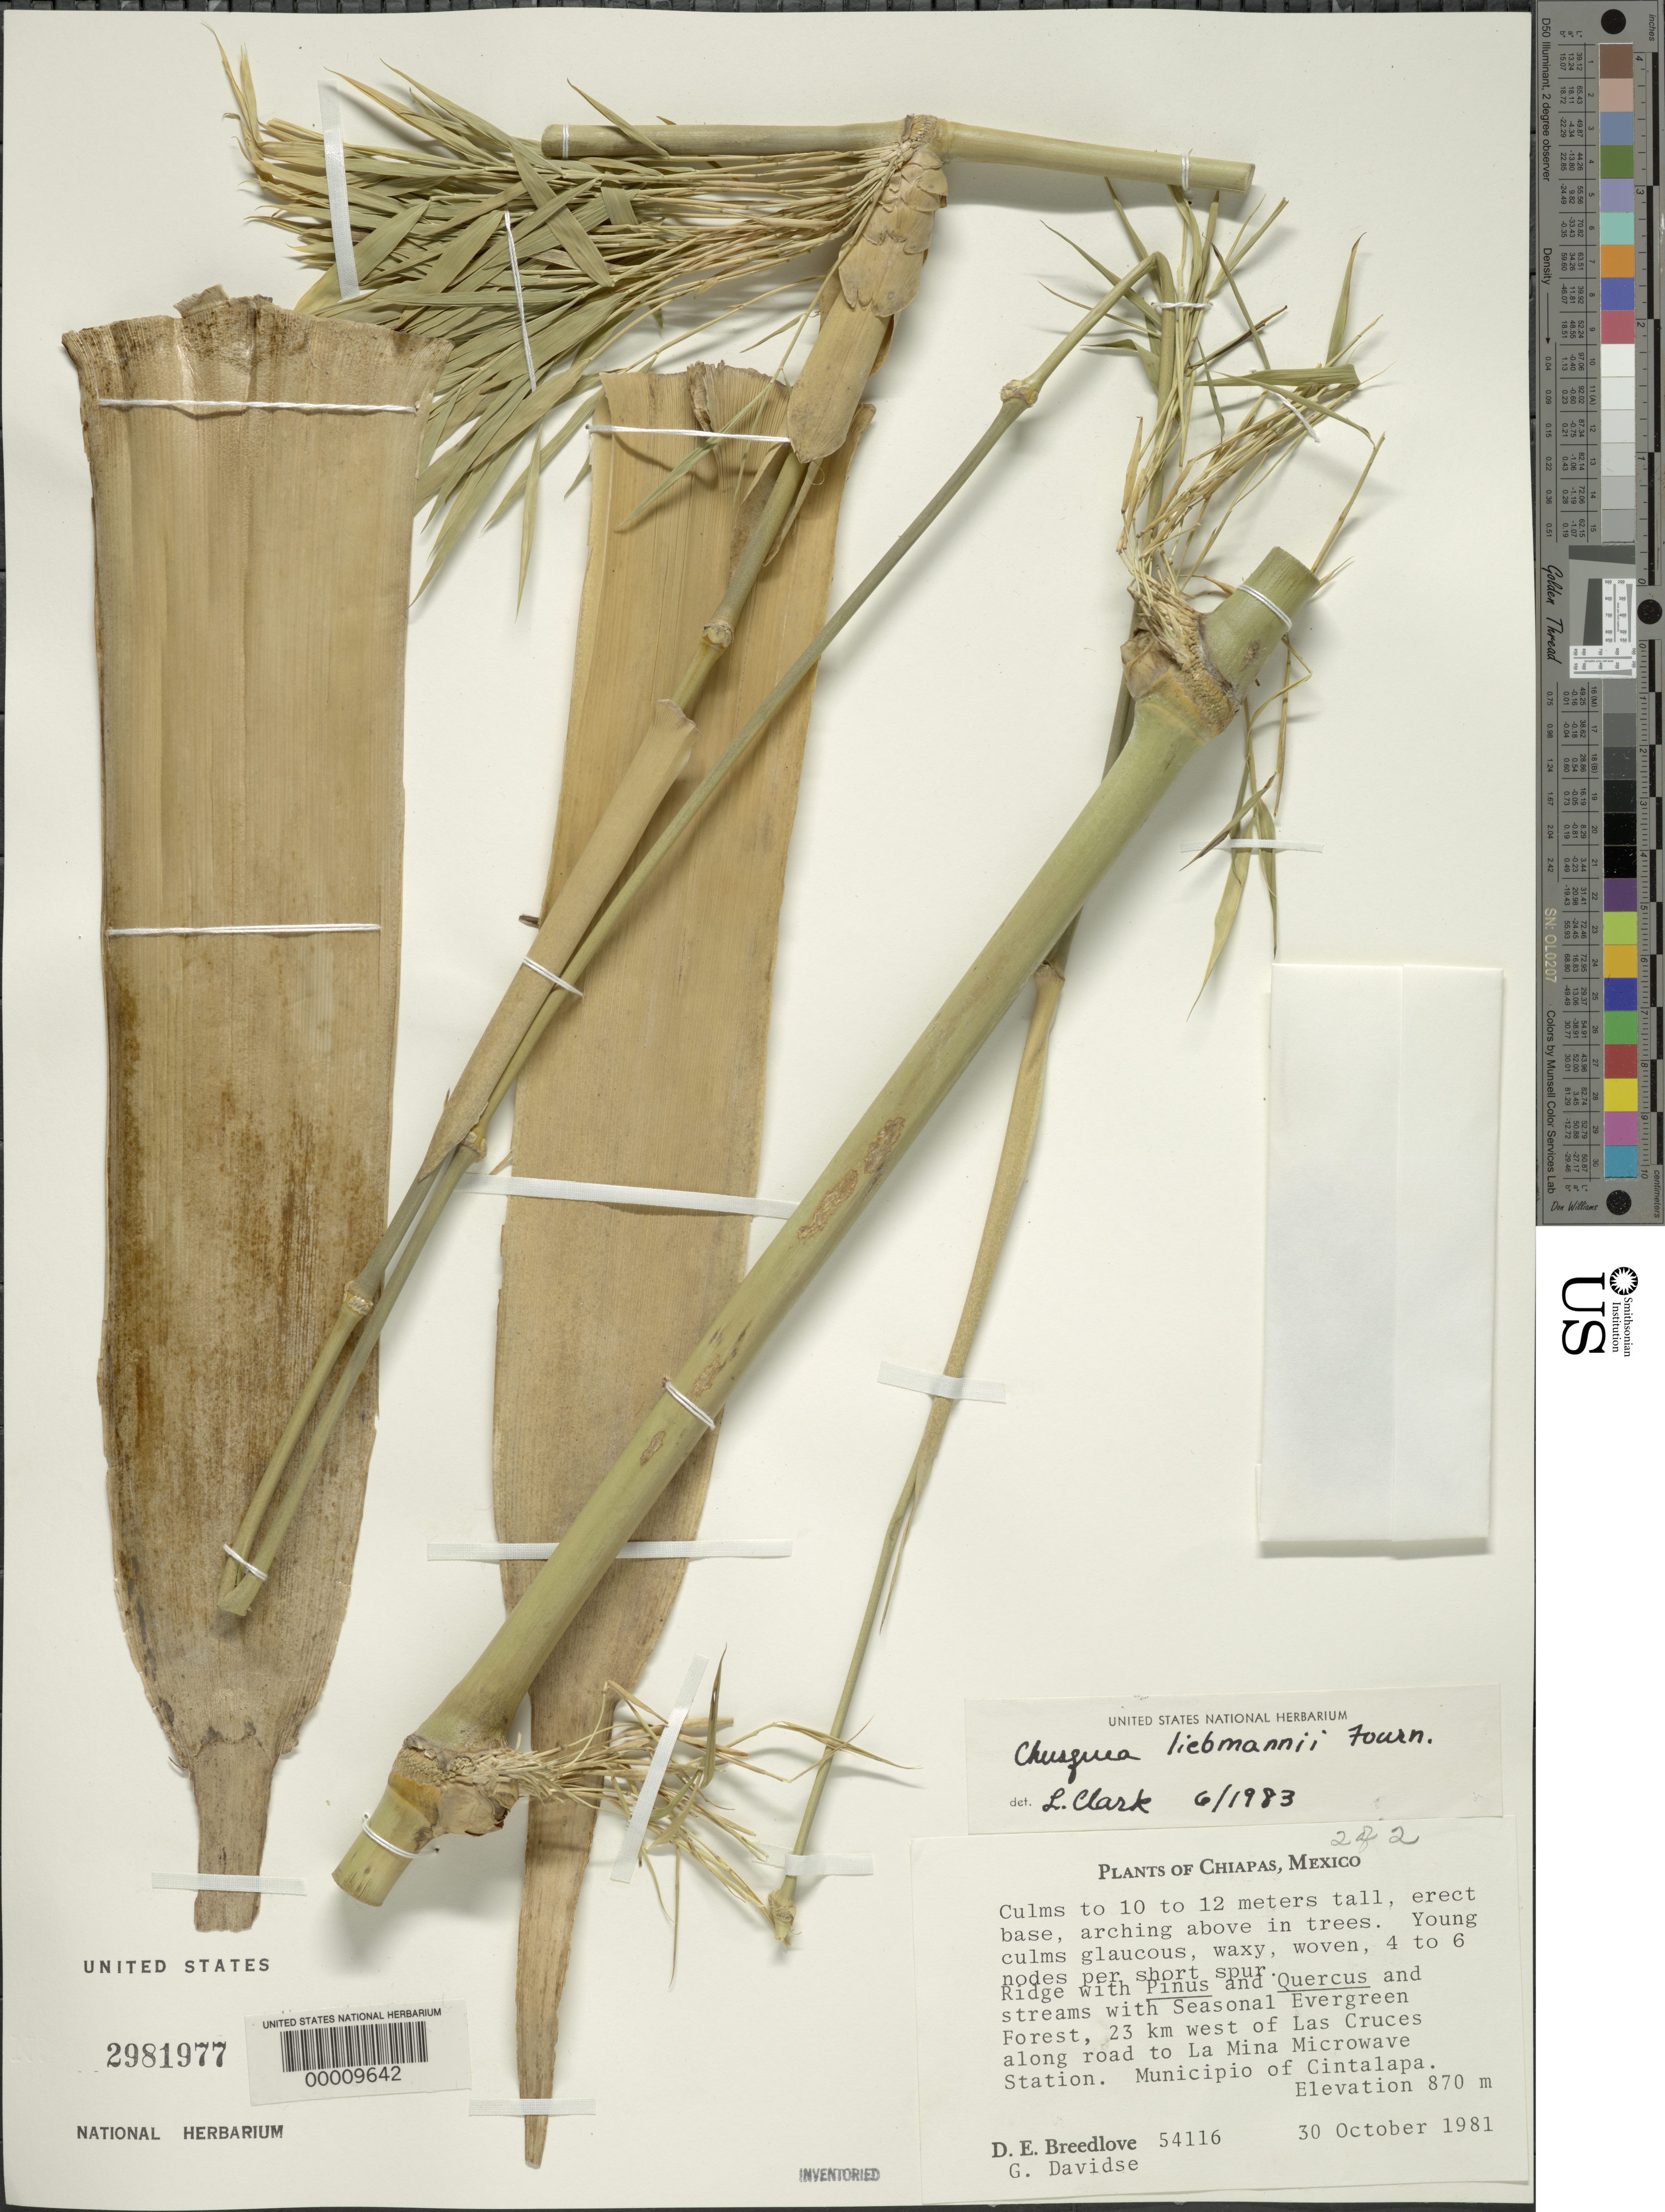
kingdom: Plantae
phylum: Tracheophyta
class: Liliopsida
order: Poales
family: Poaceae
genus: Chusquea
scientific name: Chusquea liebmannii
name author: E. Fourn.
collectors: D. E. Breedlove & G. Davidse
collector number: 54116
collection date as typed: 30 Oct 1981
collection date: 1981-10-30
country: Mexico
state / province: Chiapas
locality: Las cruces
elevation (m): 870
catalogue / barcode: US 2981977